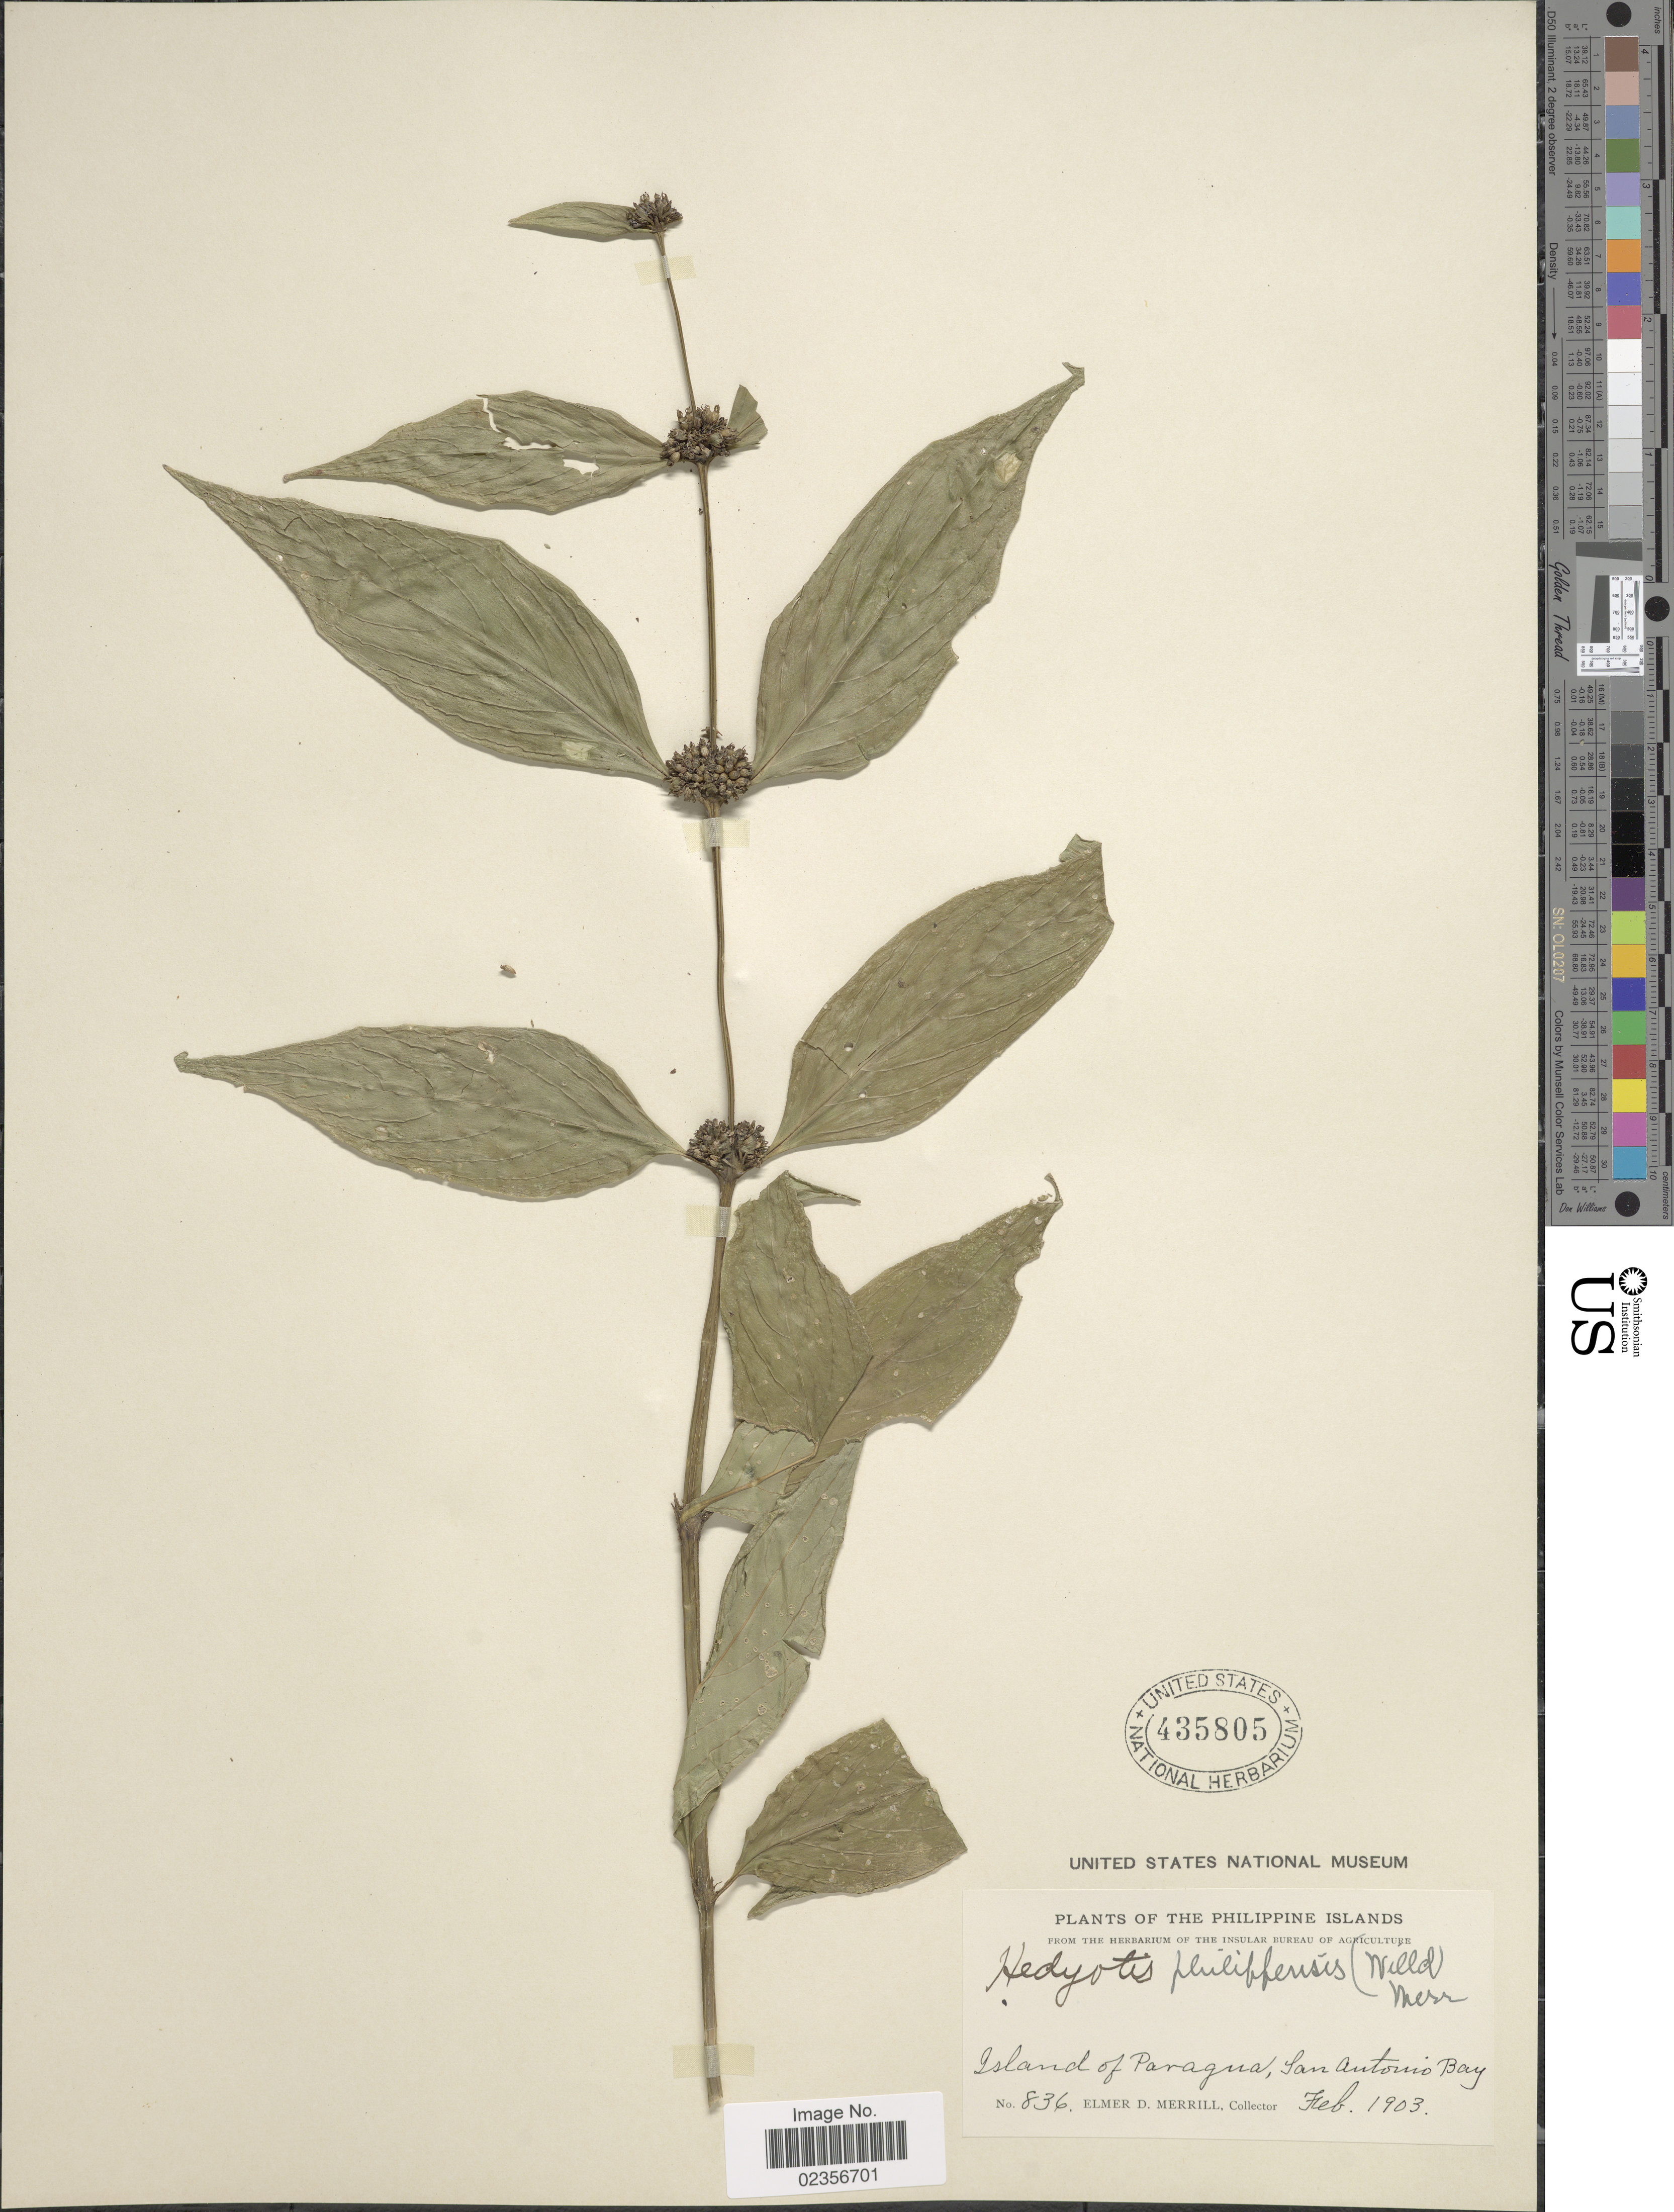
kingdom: Plantae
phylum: Tracheophyta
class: Magnoliopsida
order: Gentianales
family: Rubiaceae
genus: Hedyotis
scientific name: Hedyotis philippensis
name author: (Willd. ex Spreng.) Merr. ex C.B. Rob.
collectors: E. D. Merrill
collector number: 836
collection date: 1903-02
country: Philippines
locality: Island of Paragua, San Antonio Bay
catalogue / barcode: US 435805